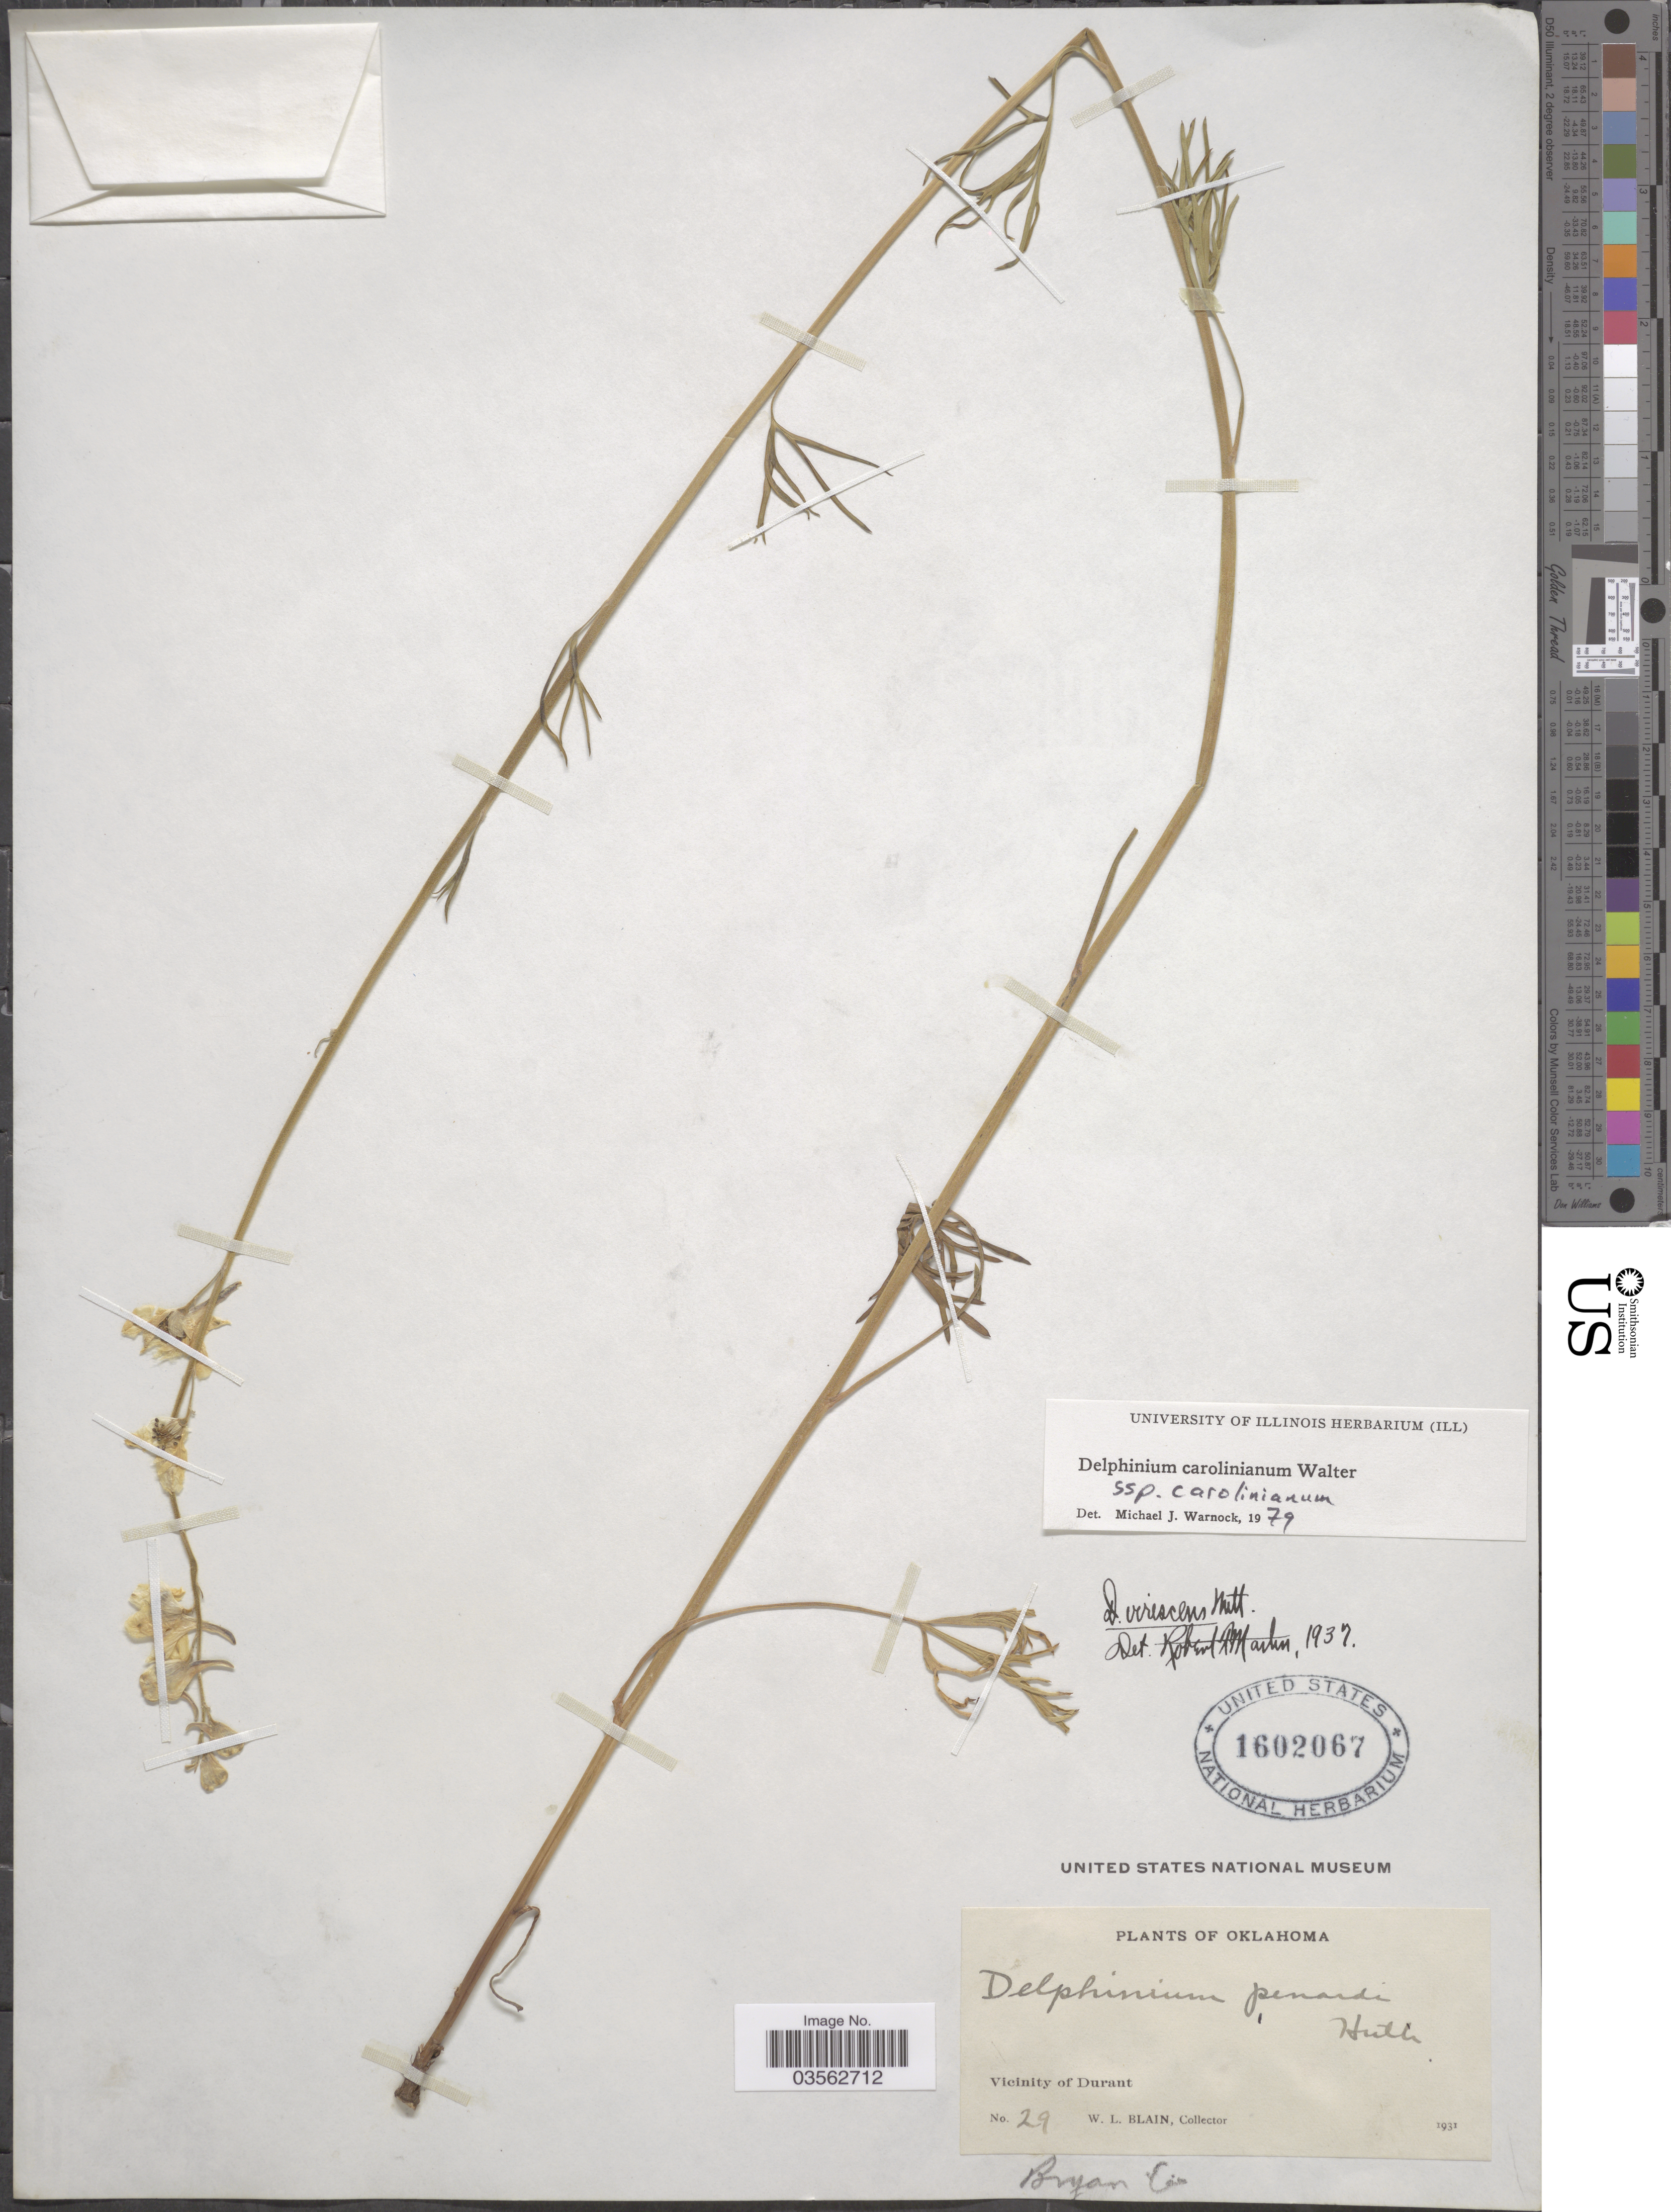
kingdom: Plantae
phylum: Tracheophyta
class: Magnoliopsida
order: Ranunculales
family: Ranunculaceae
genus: Delphinium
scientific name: Delphinium carolinianum subsp. carolinianum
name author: Walter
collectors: W. Blain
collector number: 29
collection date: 1931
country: United States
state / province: Oklahoma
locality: Vicinity of Durant. Bryan Co.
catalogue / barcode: US 1602067